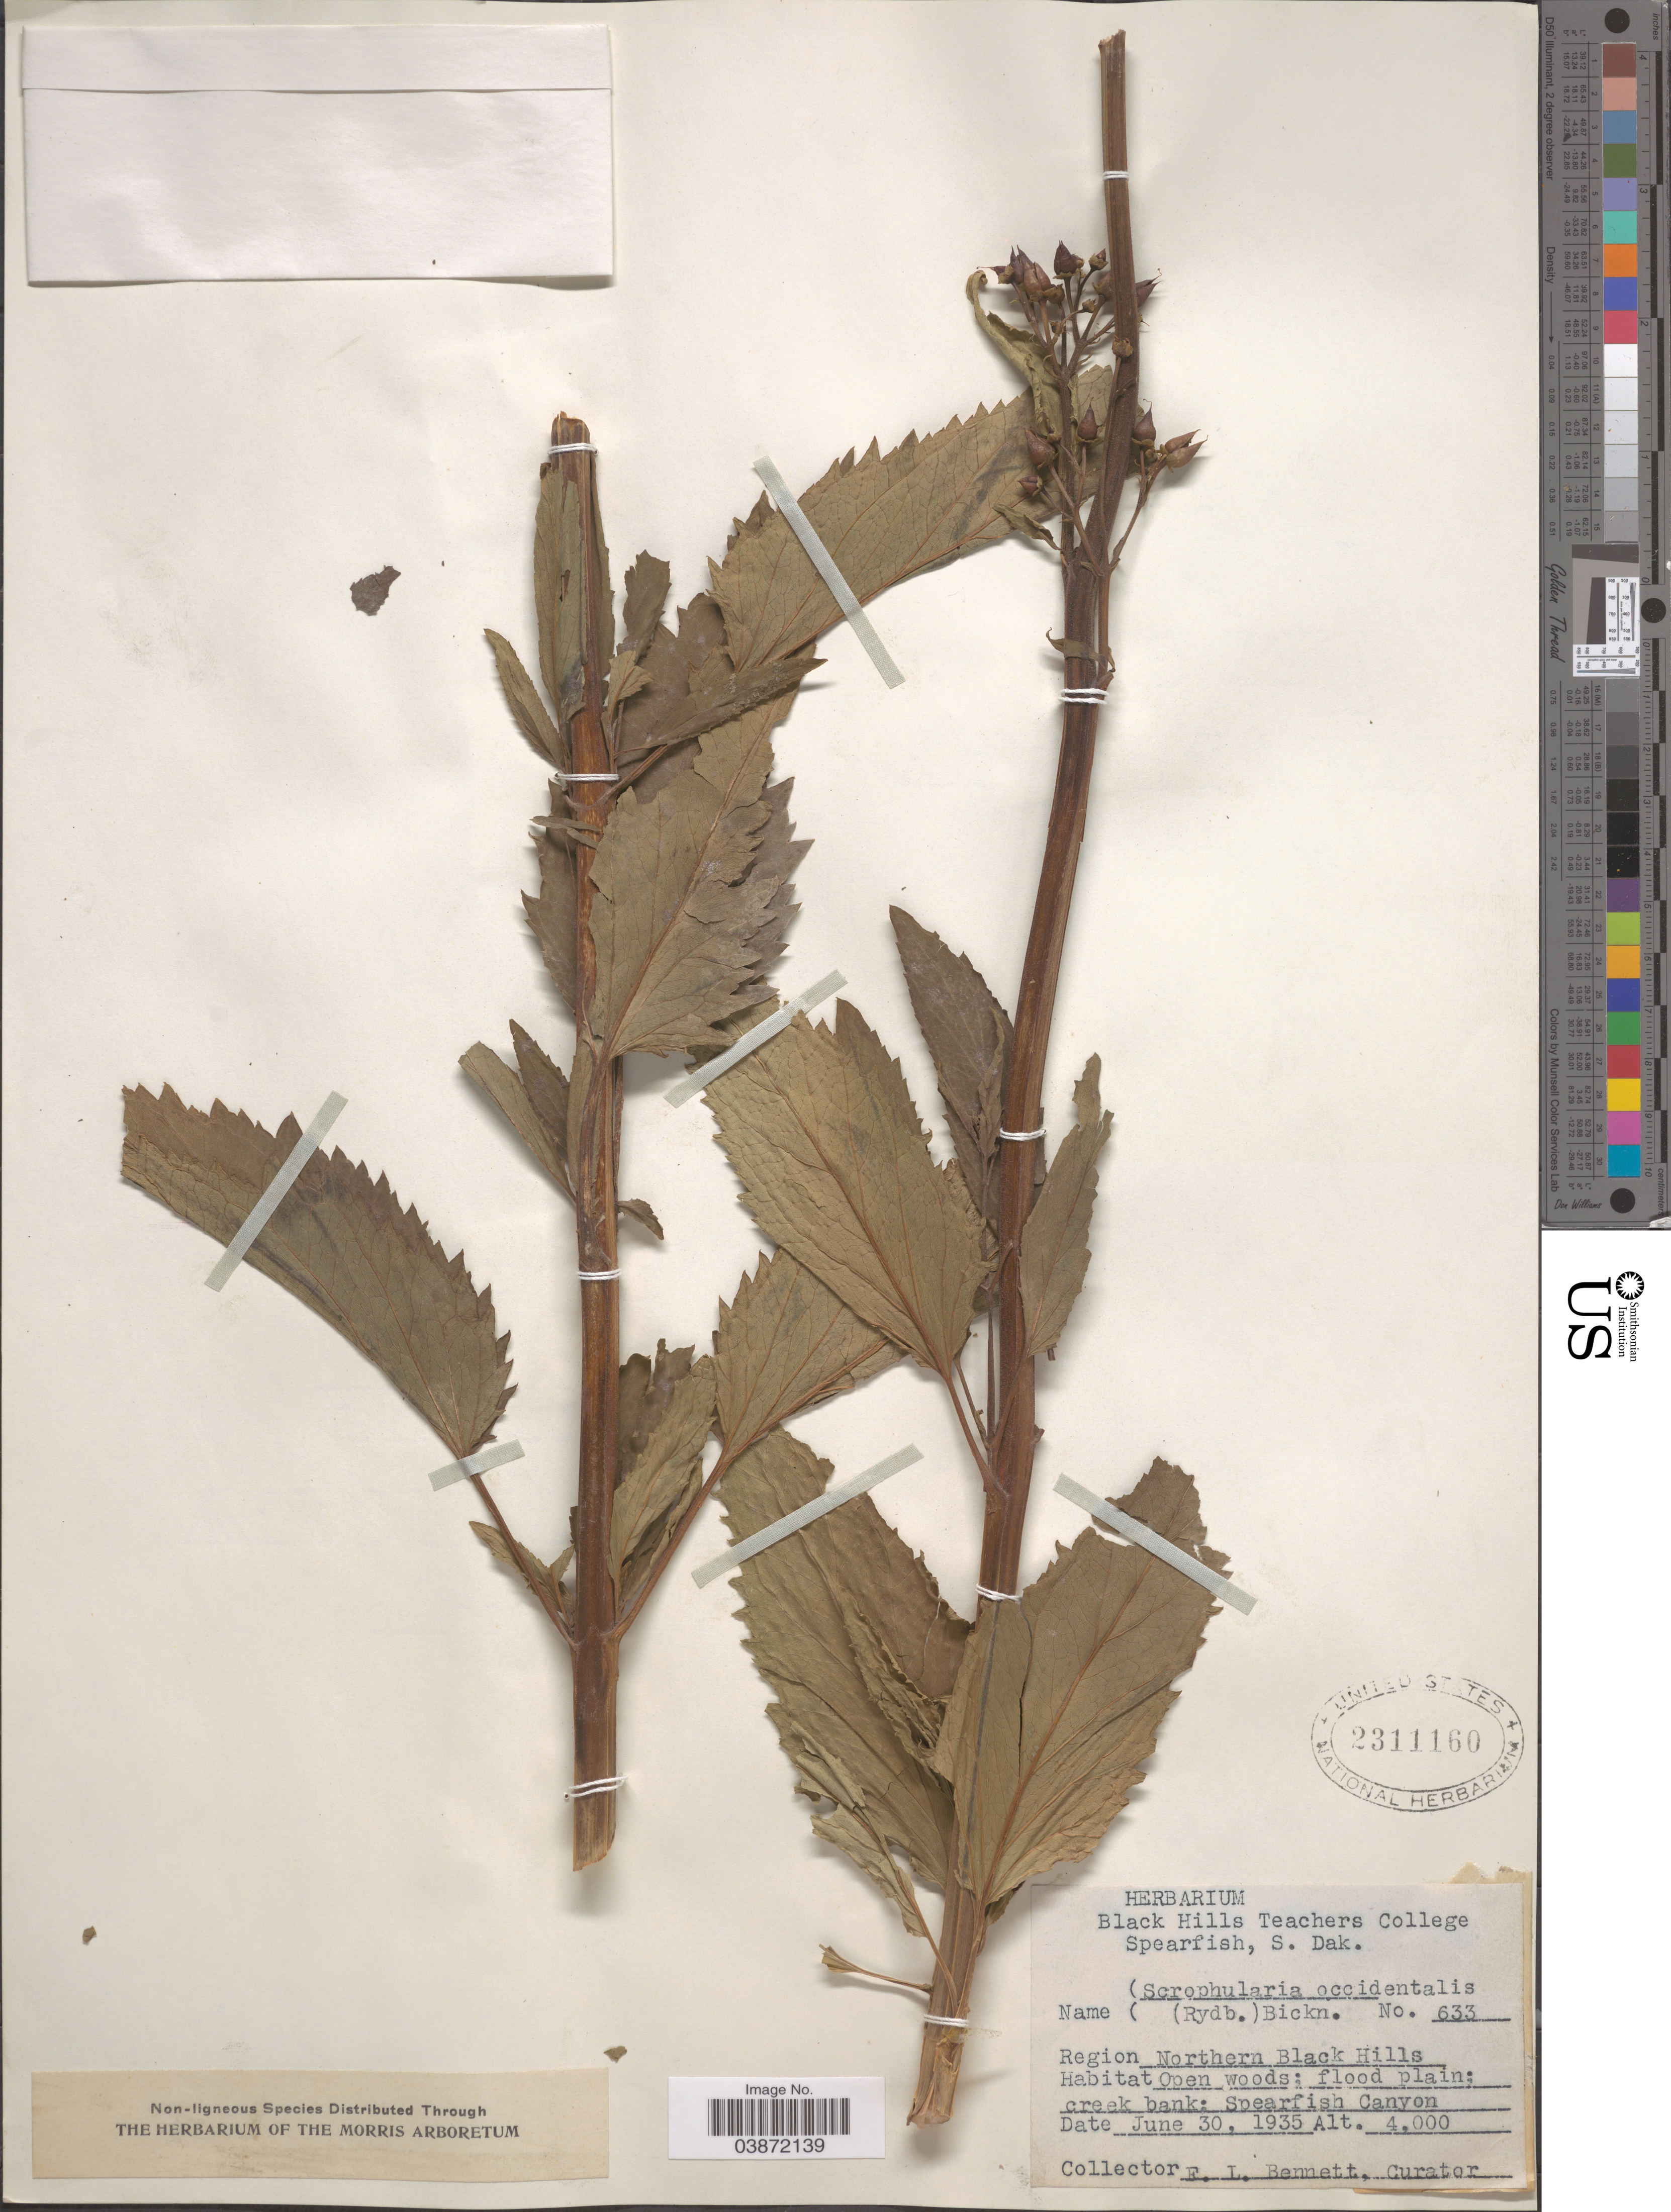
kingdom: Plantae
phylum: Tracheophyta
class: Magnoliopsida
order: Lamiales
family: Scrophulariaceae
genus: Scrophularia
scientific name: Scrophularia occidentalis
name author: (Rydb.) E.P. Bicknell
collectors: E. Bennett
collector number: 633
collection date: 1935-06-30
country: United States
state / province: South Dakota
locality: Spearfish. Region Northern Black Hills. Open woods; flood plains; creek bank; Spearfils Canyon.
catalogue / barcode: US 2311160